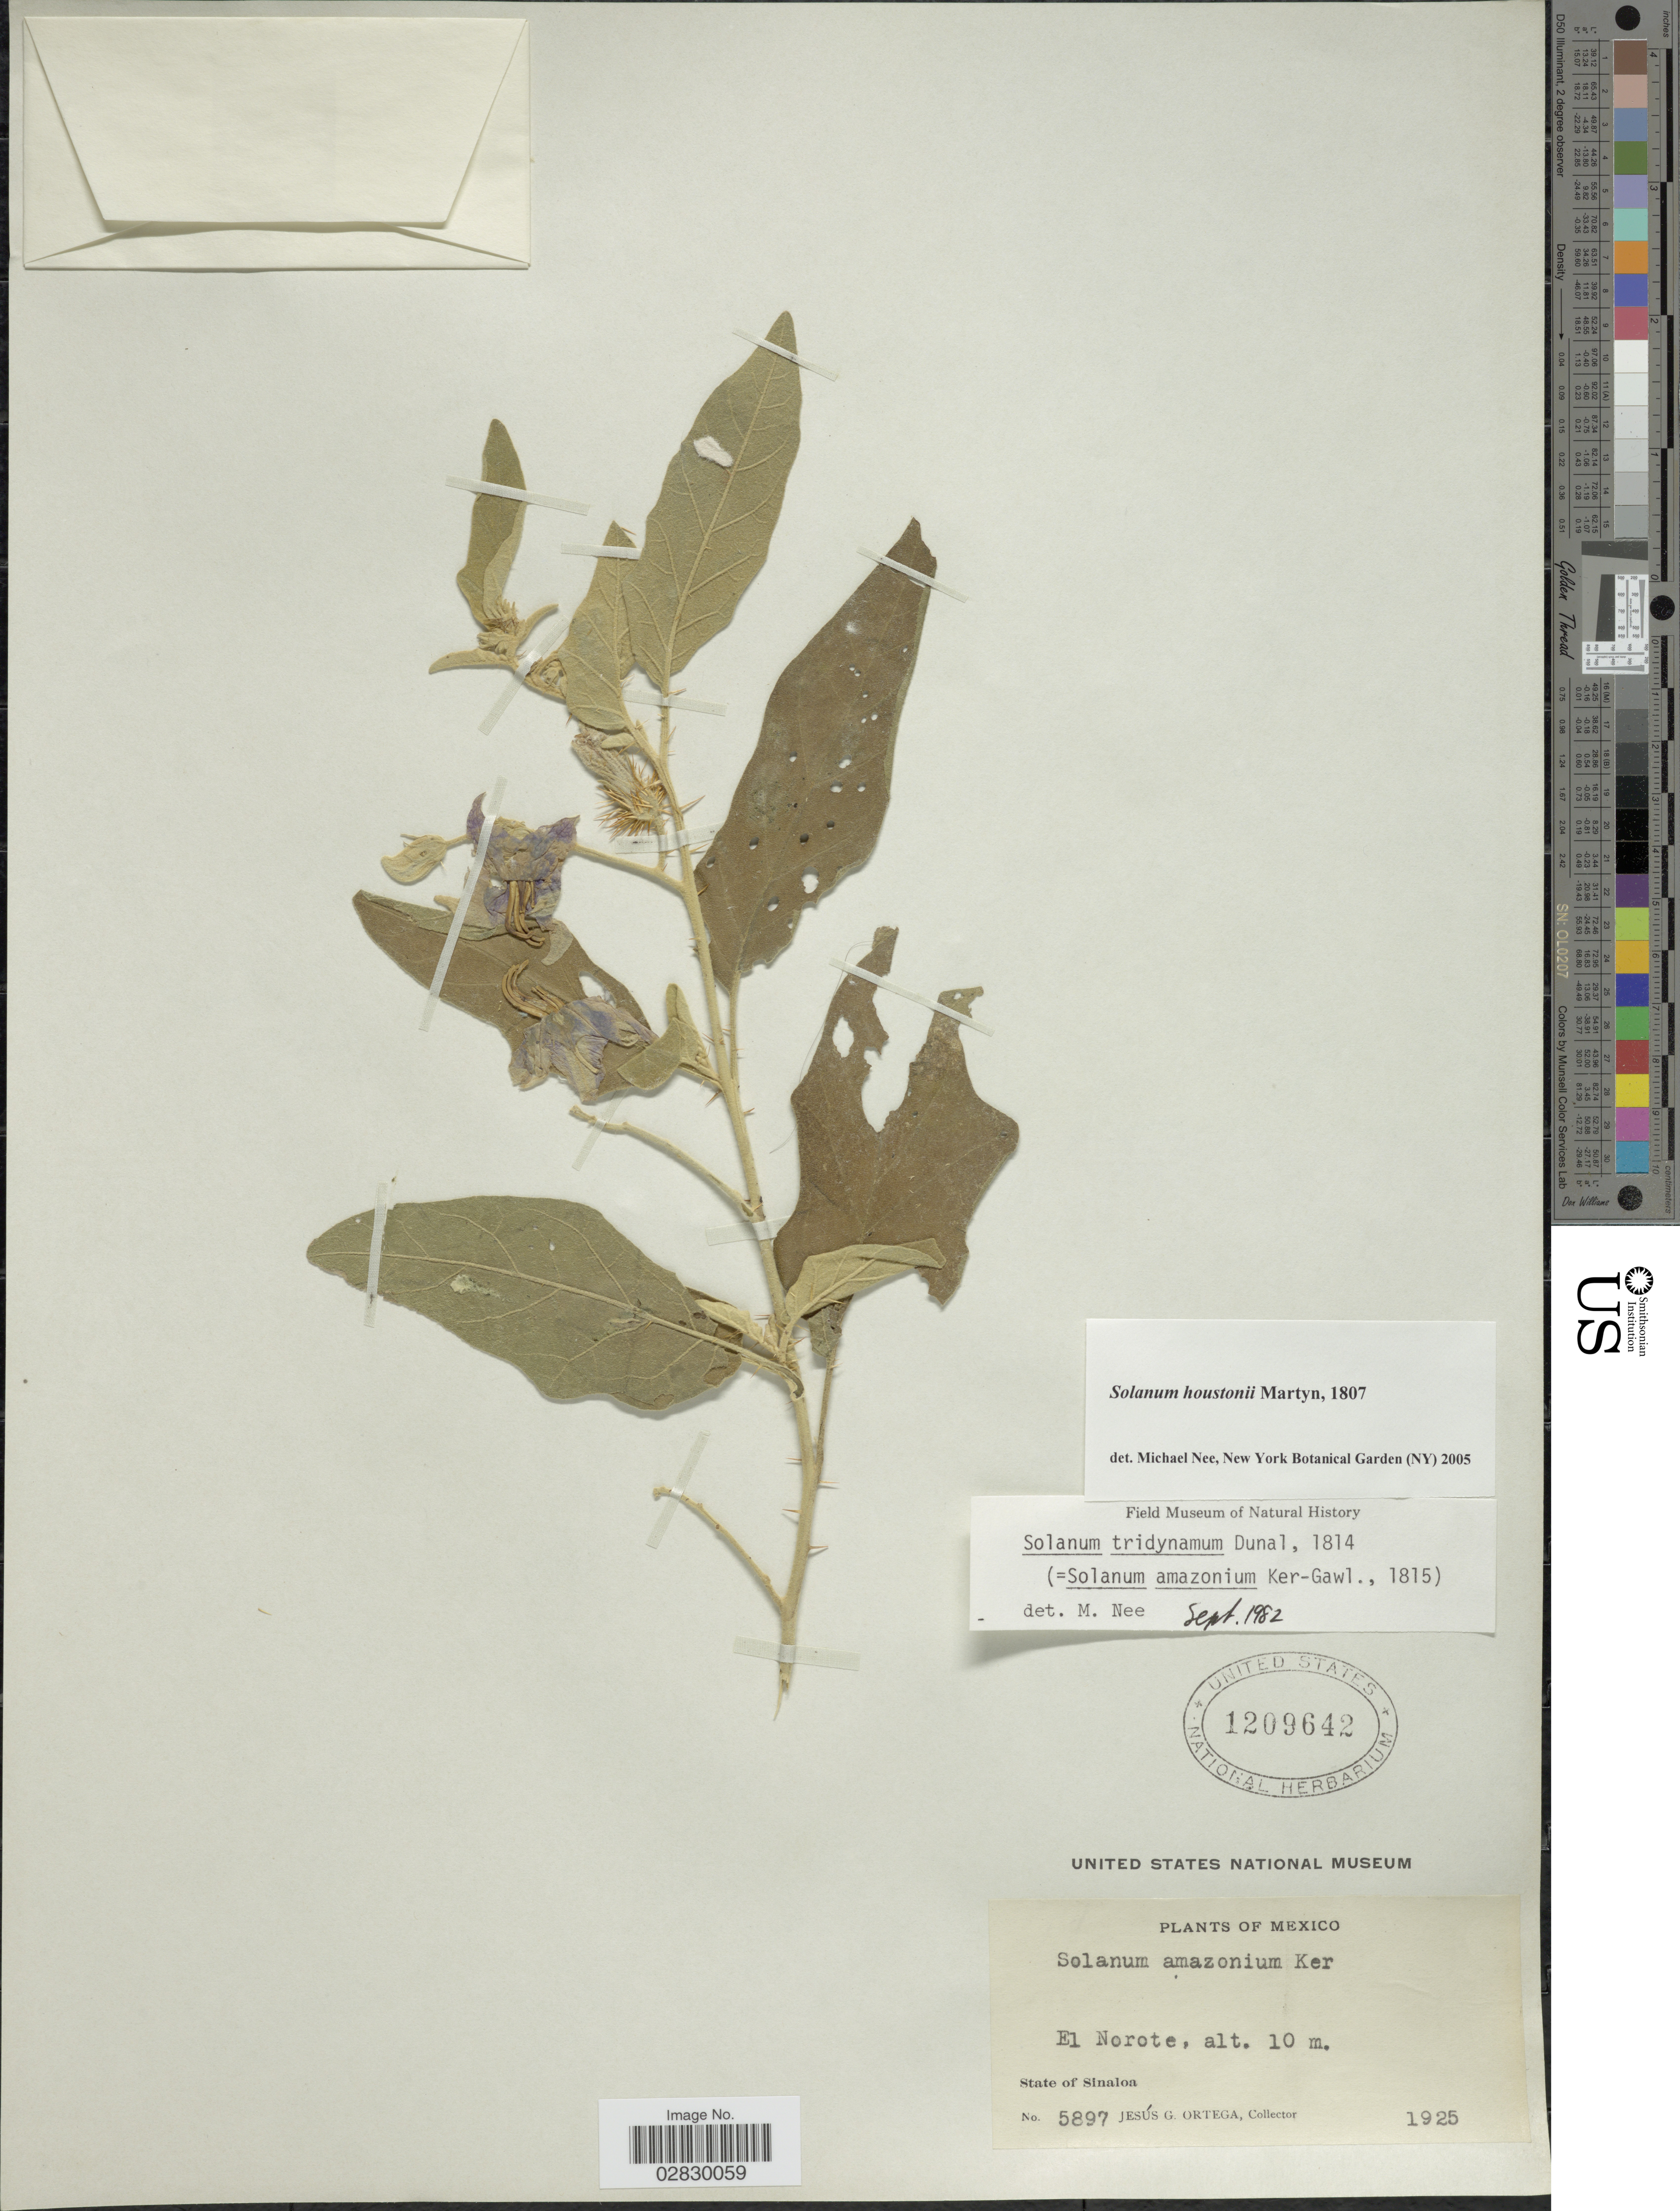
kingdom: Plantae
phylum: Tracheophyta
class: Magnoliopsida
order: Solanales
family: Solanaceae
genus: Solanum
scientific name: Solanum houstonii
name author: Dunal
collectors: J. Ortega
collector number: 5897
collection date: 1925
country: Mexico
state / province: Sinaloa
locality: El Norote.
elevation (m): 10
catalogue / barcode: US 1209642